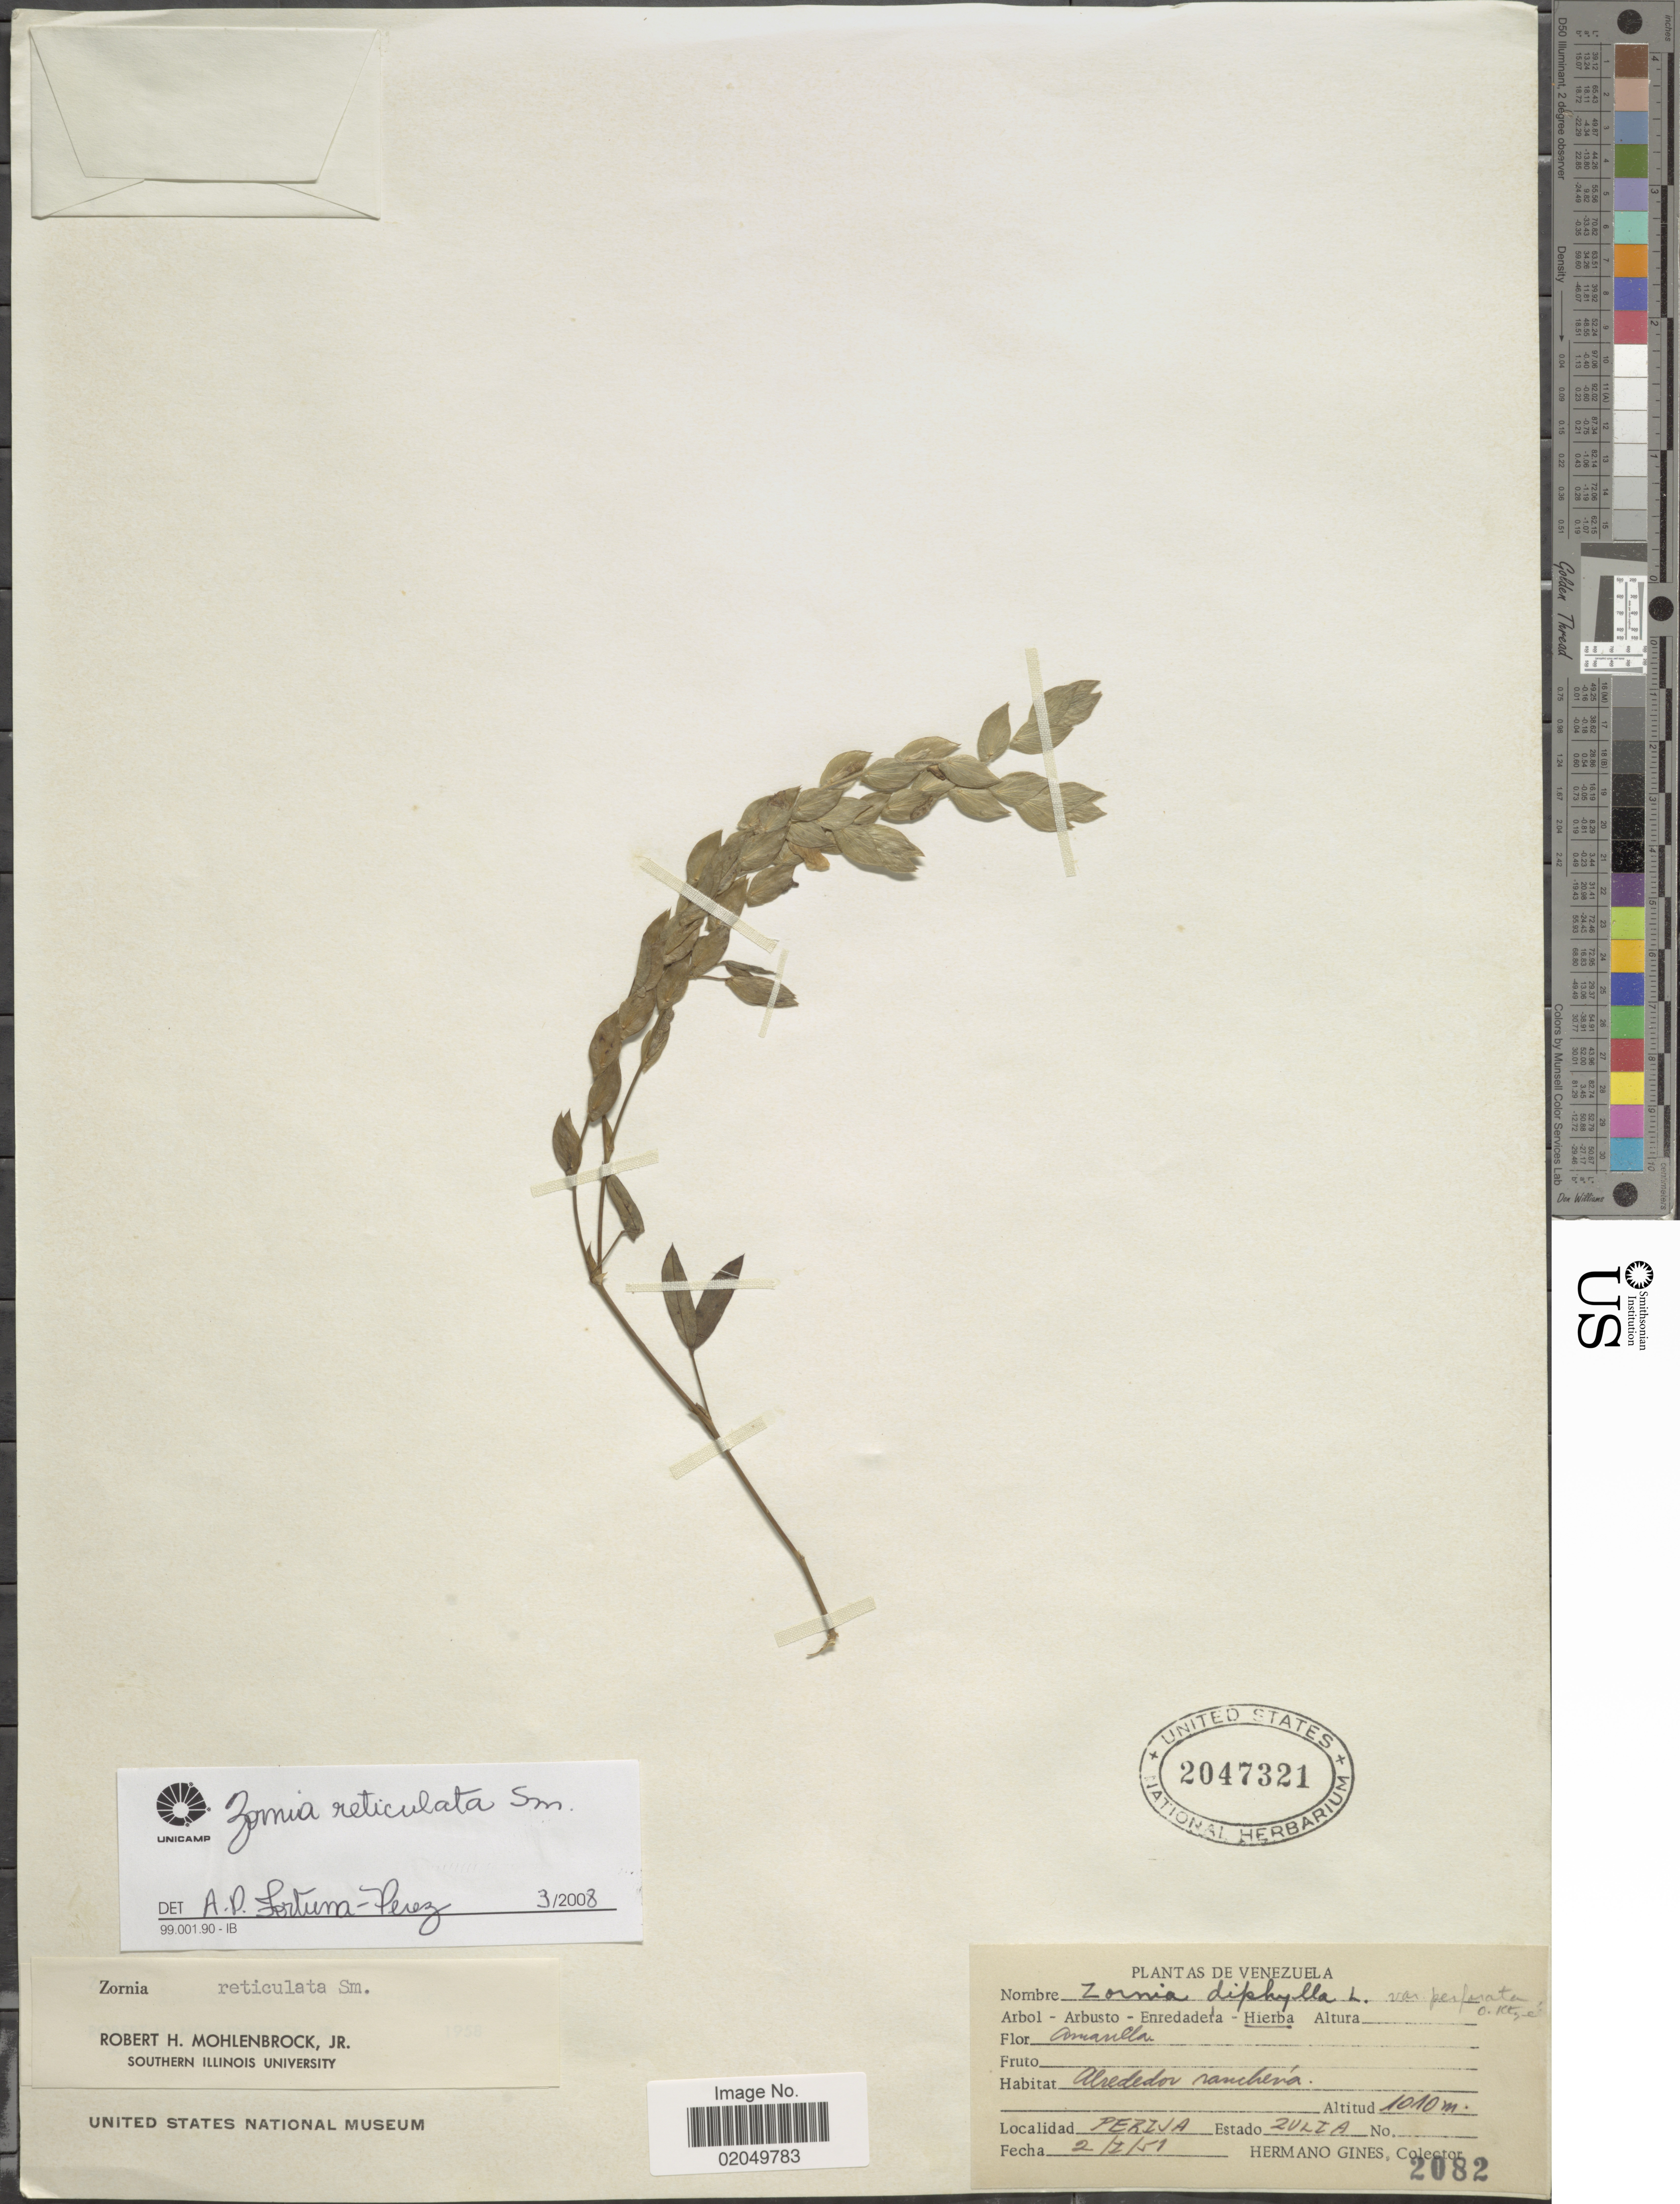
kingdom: Plantae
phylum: Tracheophyta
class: Magnoliopsida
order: Fabales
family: Fabaceae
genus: Zornia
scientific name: Zornia reticulata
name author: Sm.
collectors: Bro. Gines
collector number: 2082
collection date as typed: Transcribed d/m/y: 2/1/51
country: Venezuela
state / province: Zulia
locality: Perija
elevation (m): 1010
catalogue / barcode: US 2047321